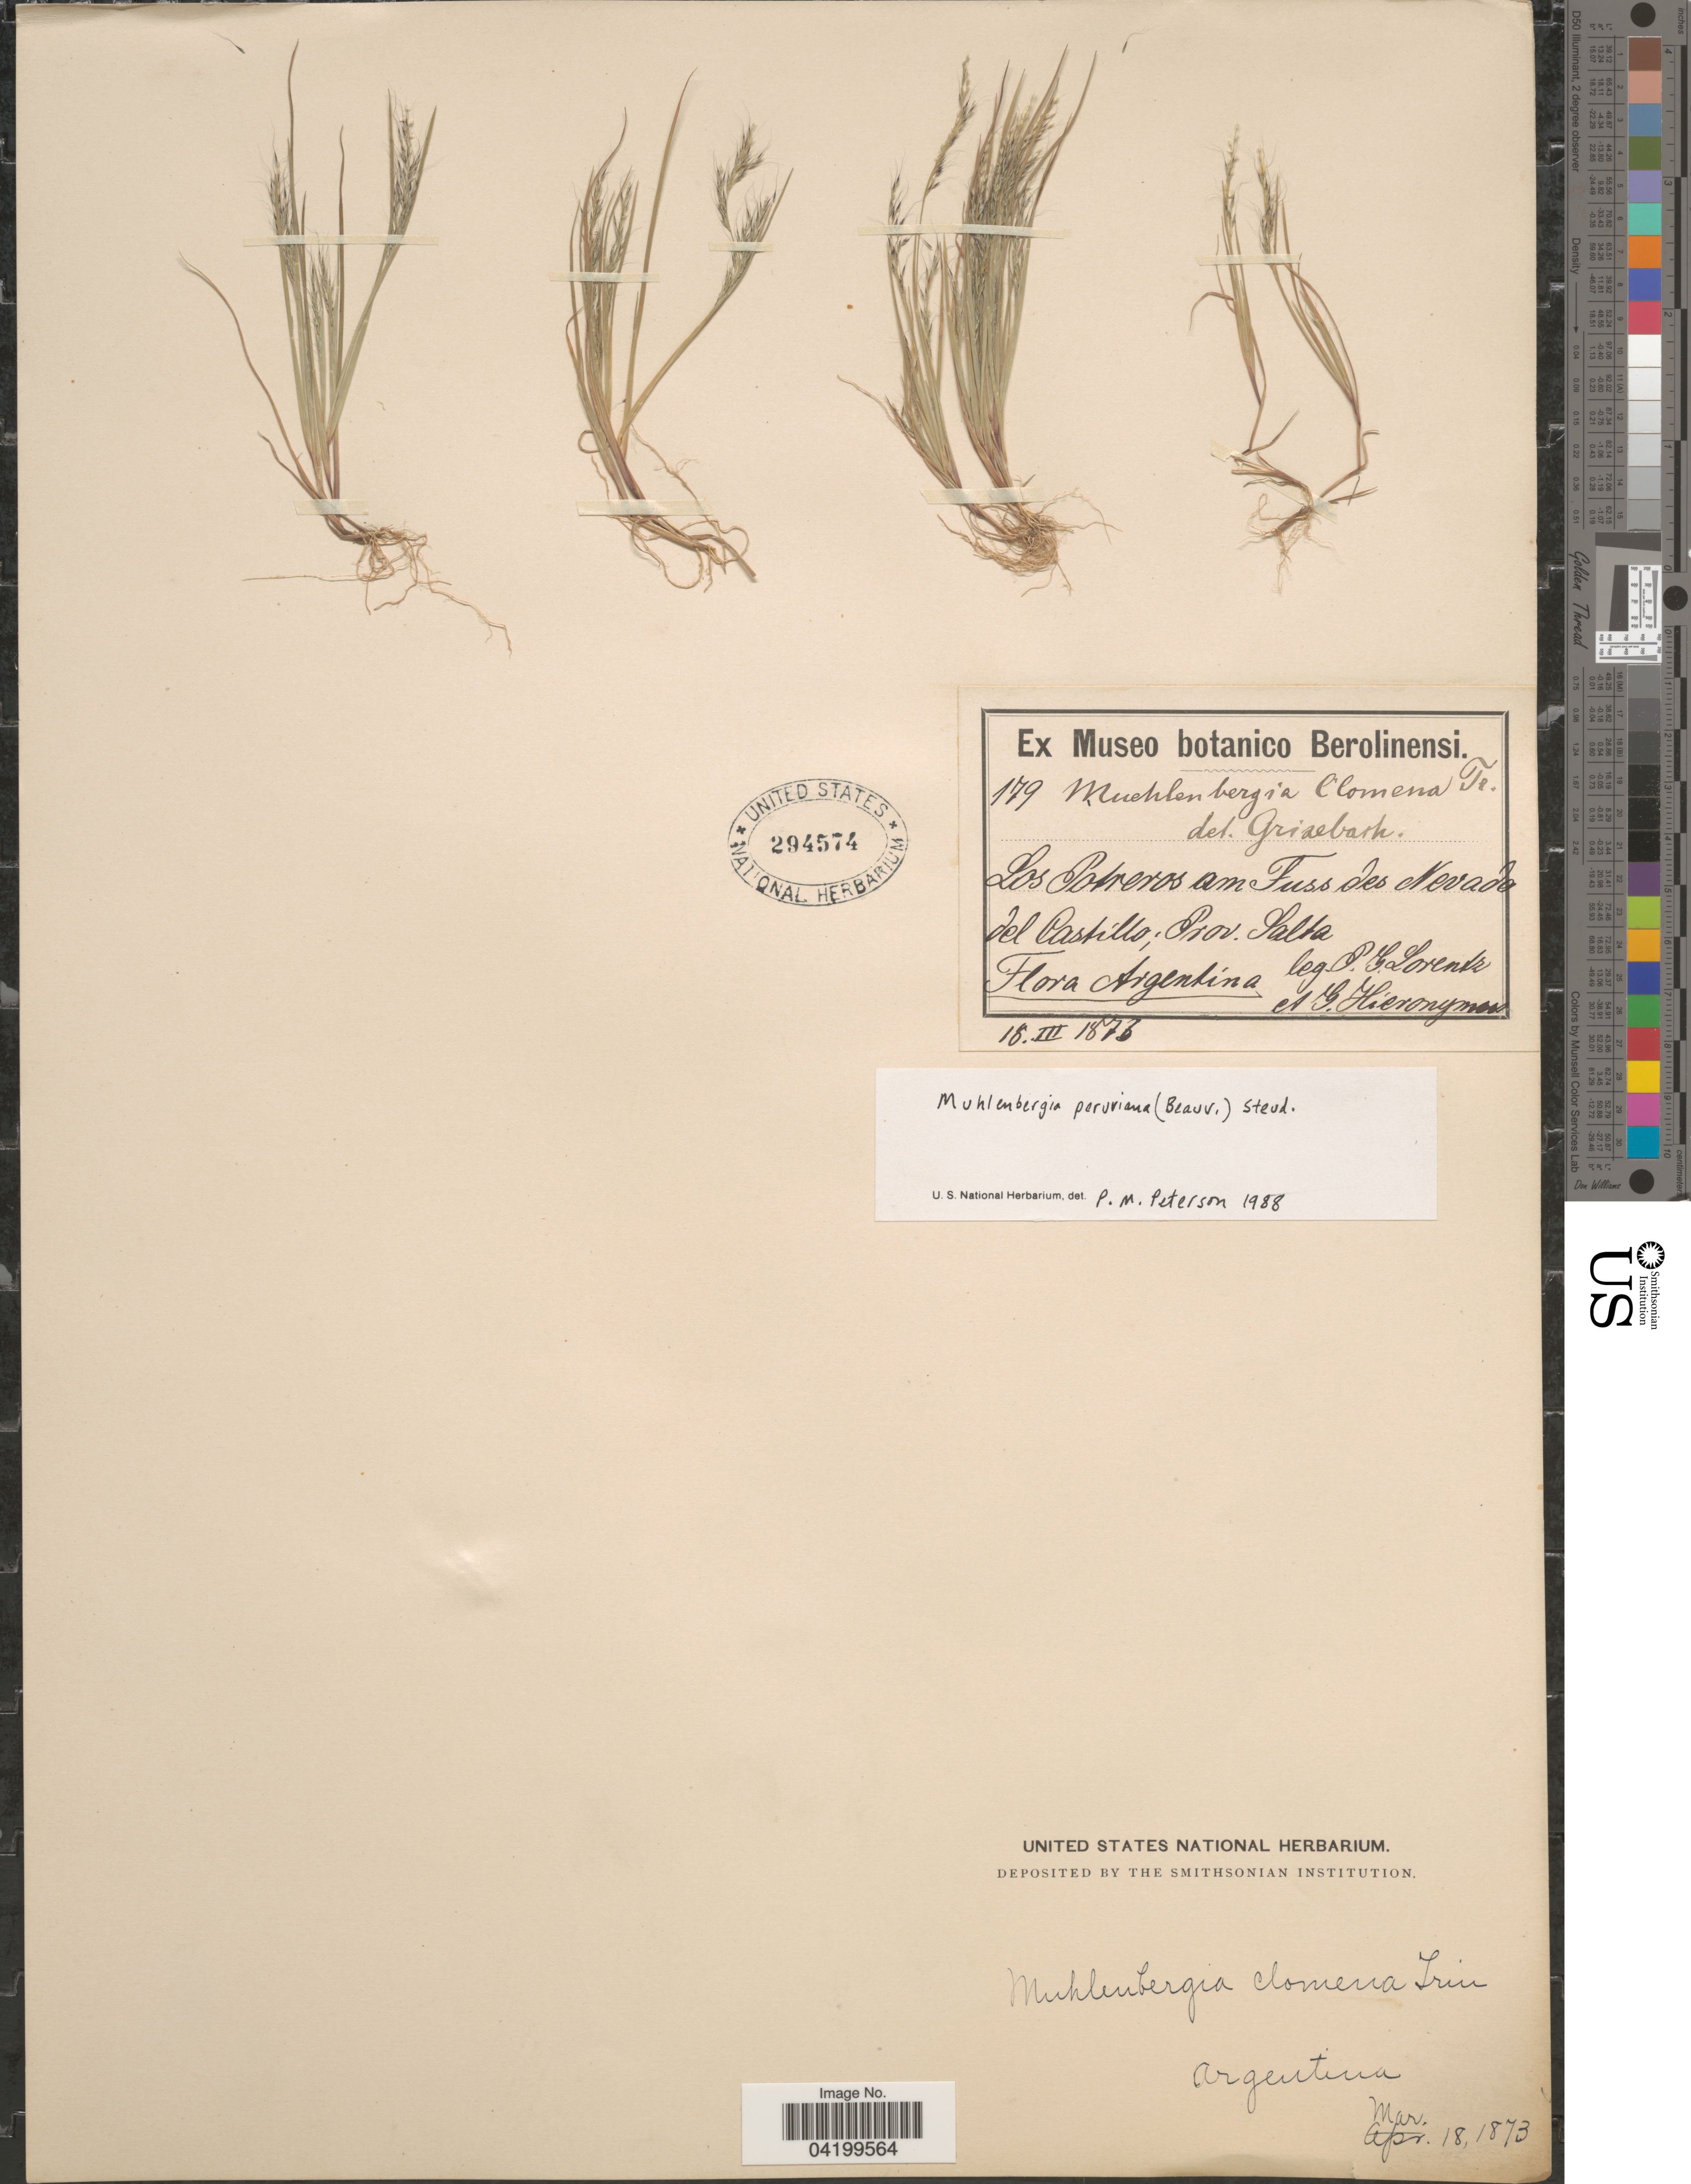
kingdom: Plantae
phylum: Tracheophyta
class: Liliopsida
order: Poales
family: Poaceae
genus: Muhlenbergia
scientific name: Muhlenbergia peruviana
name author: (P. Beauv.) Steud.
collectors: P. G. Lorentz & G. H. Hieronymus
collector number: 179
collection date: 1873-03-18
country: Argentina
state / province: Salta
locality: Los Potreros am Fuss des Nevada del Castillo.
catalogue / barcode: US 294574